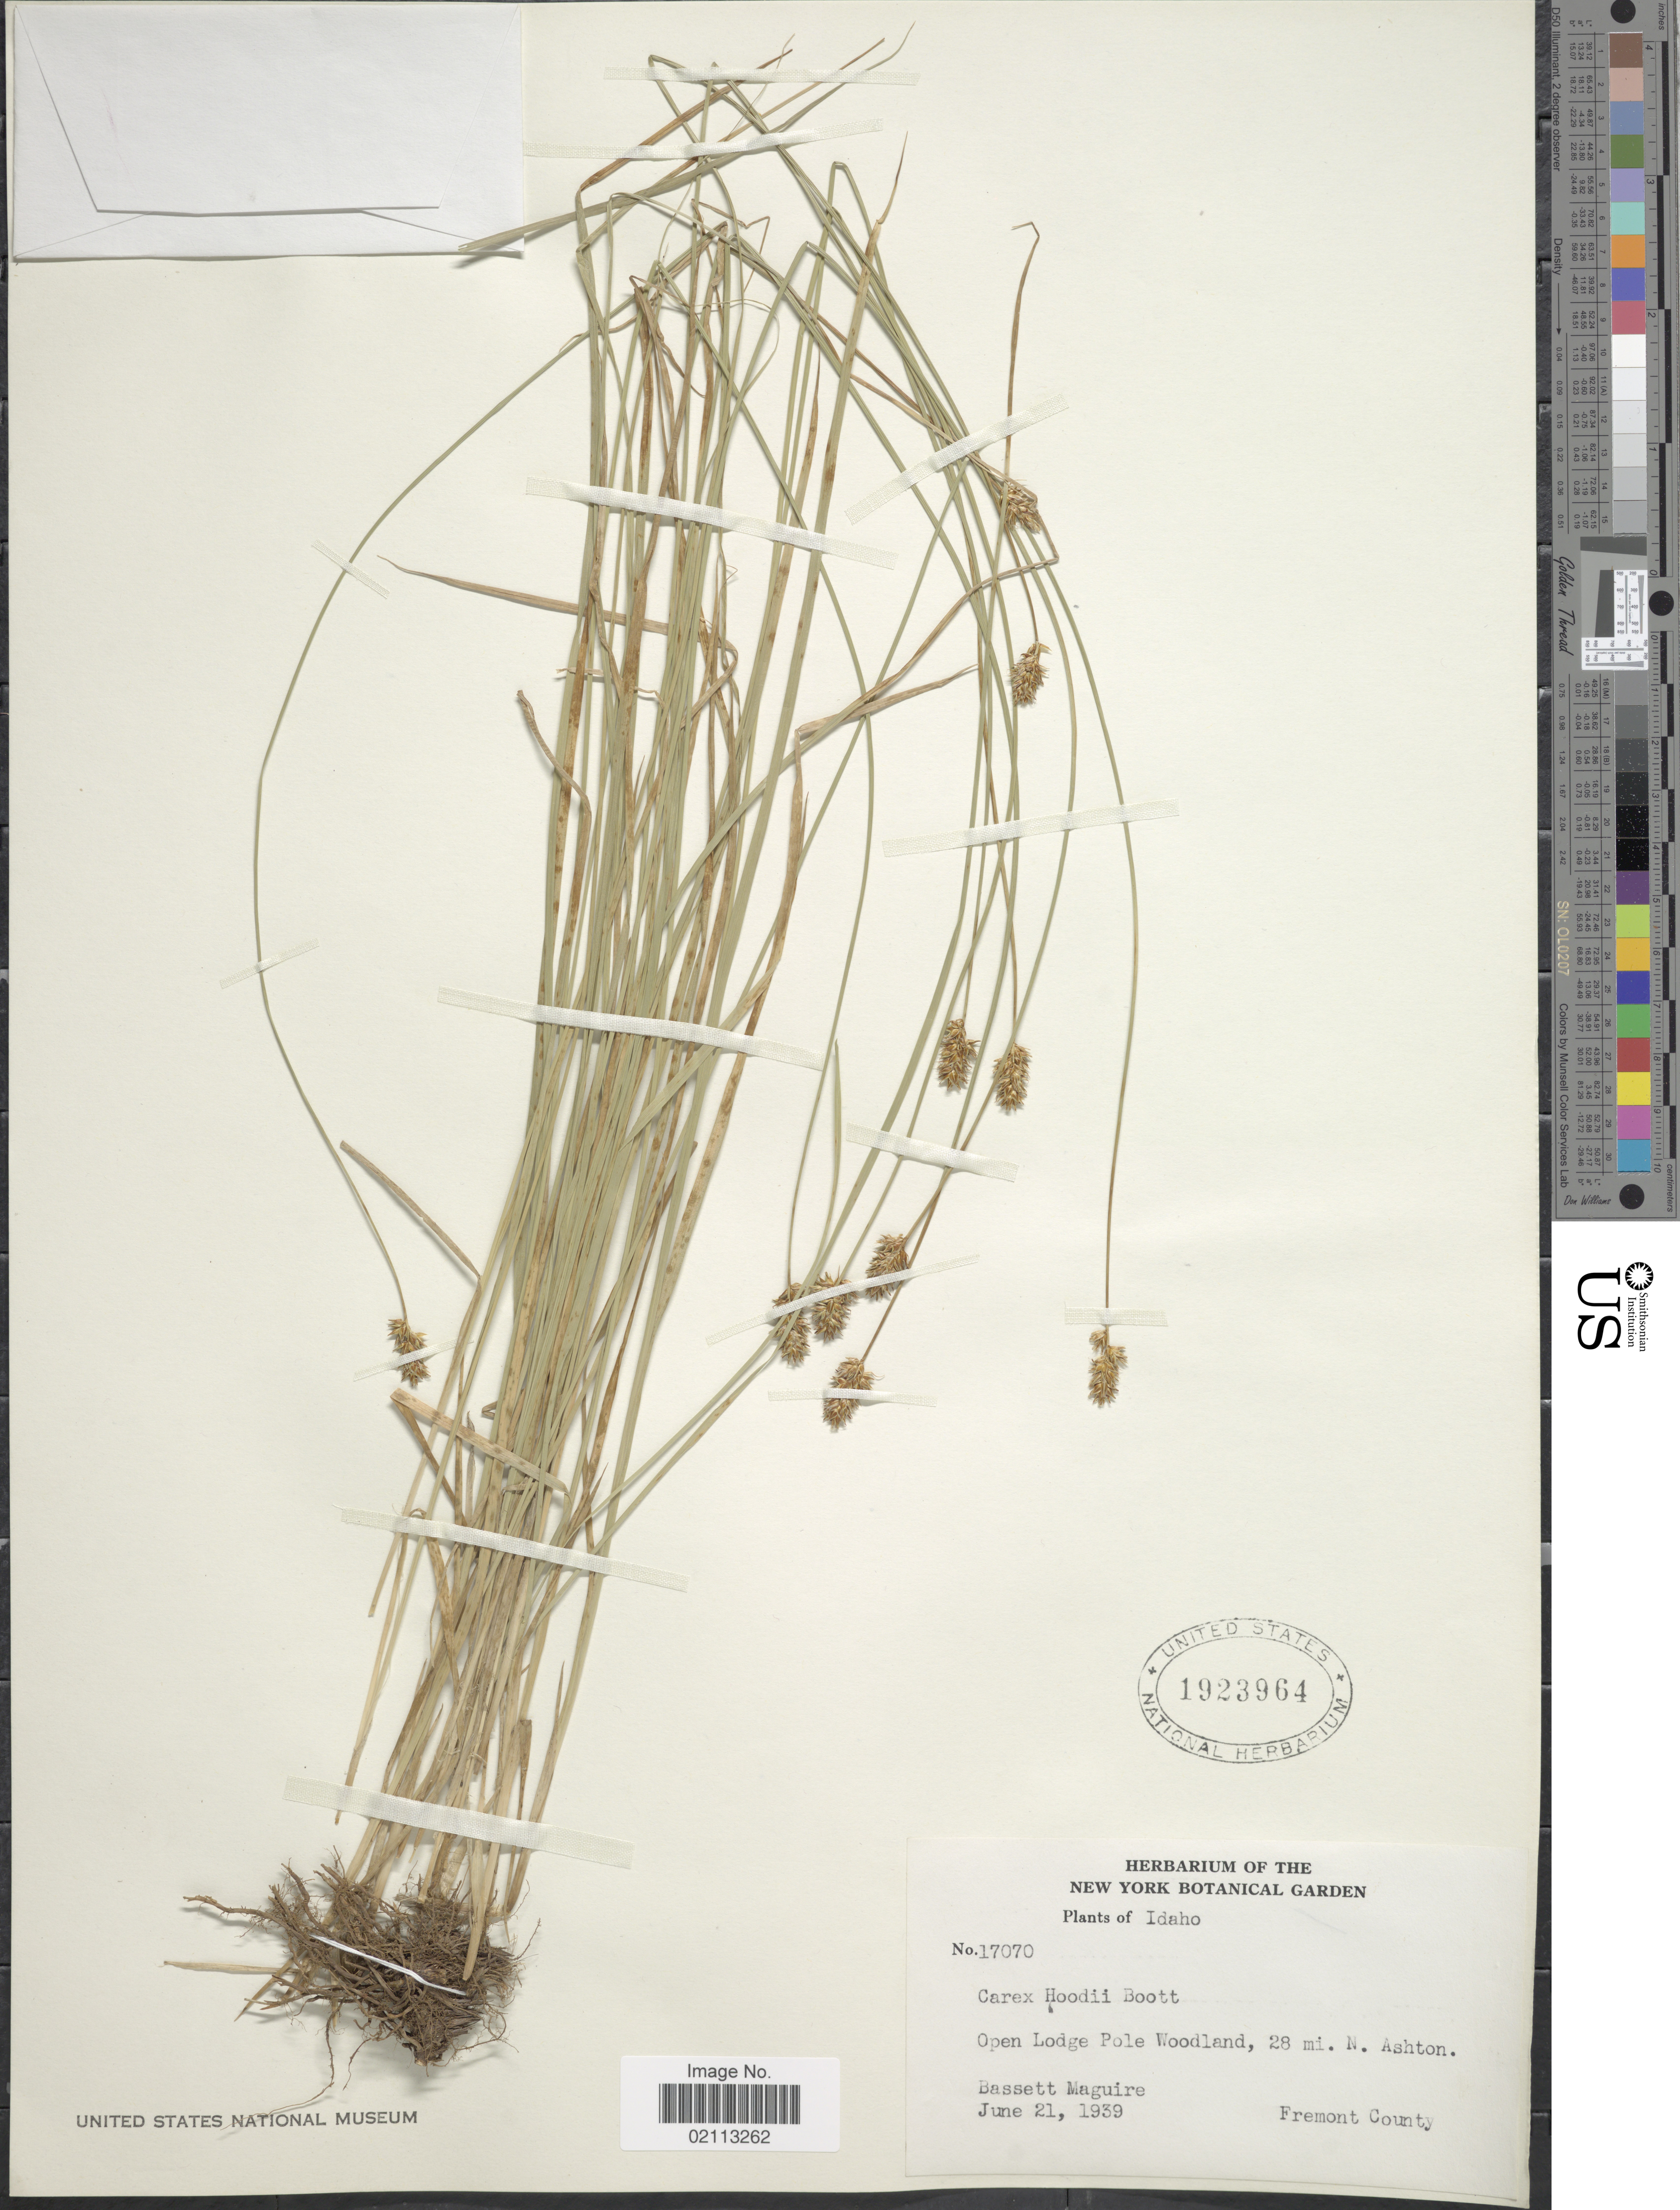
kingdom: Plantae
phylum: Tracheophyta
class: Liliopsida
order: Poales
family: Cyperaceae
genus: Carex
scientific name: Carex hoodii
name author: Boott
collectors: B. Maguire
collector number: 17070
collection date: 1939-06-21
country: United States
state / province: Idaho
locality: Open Lodge Pole Woodland, 28 mi. N. Ashton, Fremont County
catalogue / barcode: US 1923964